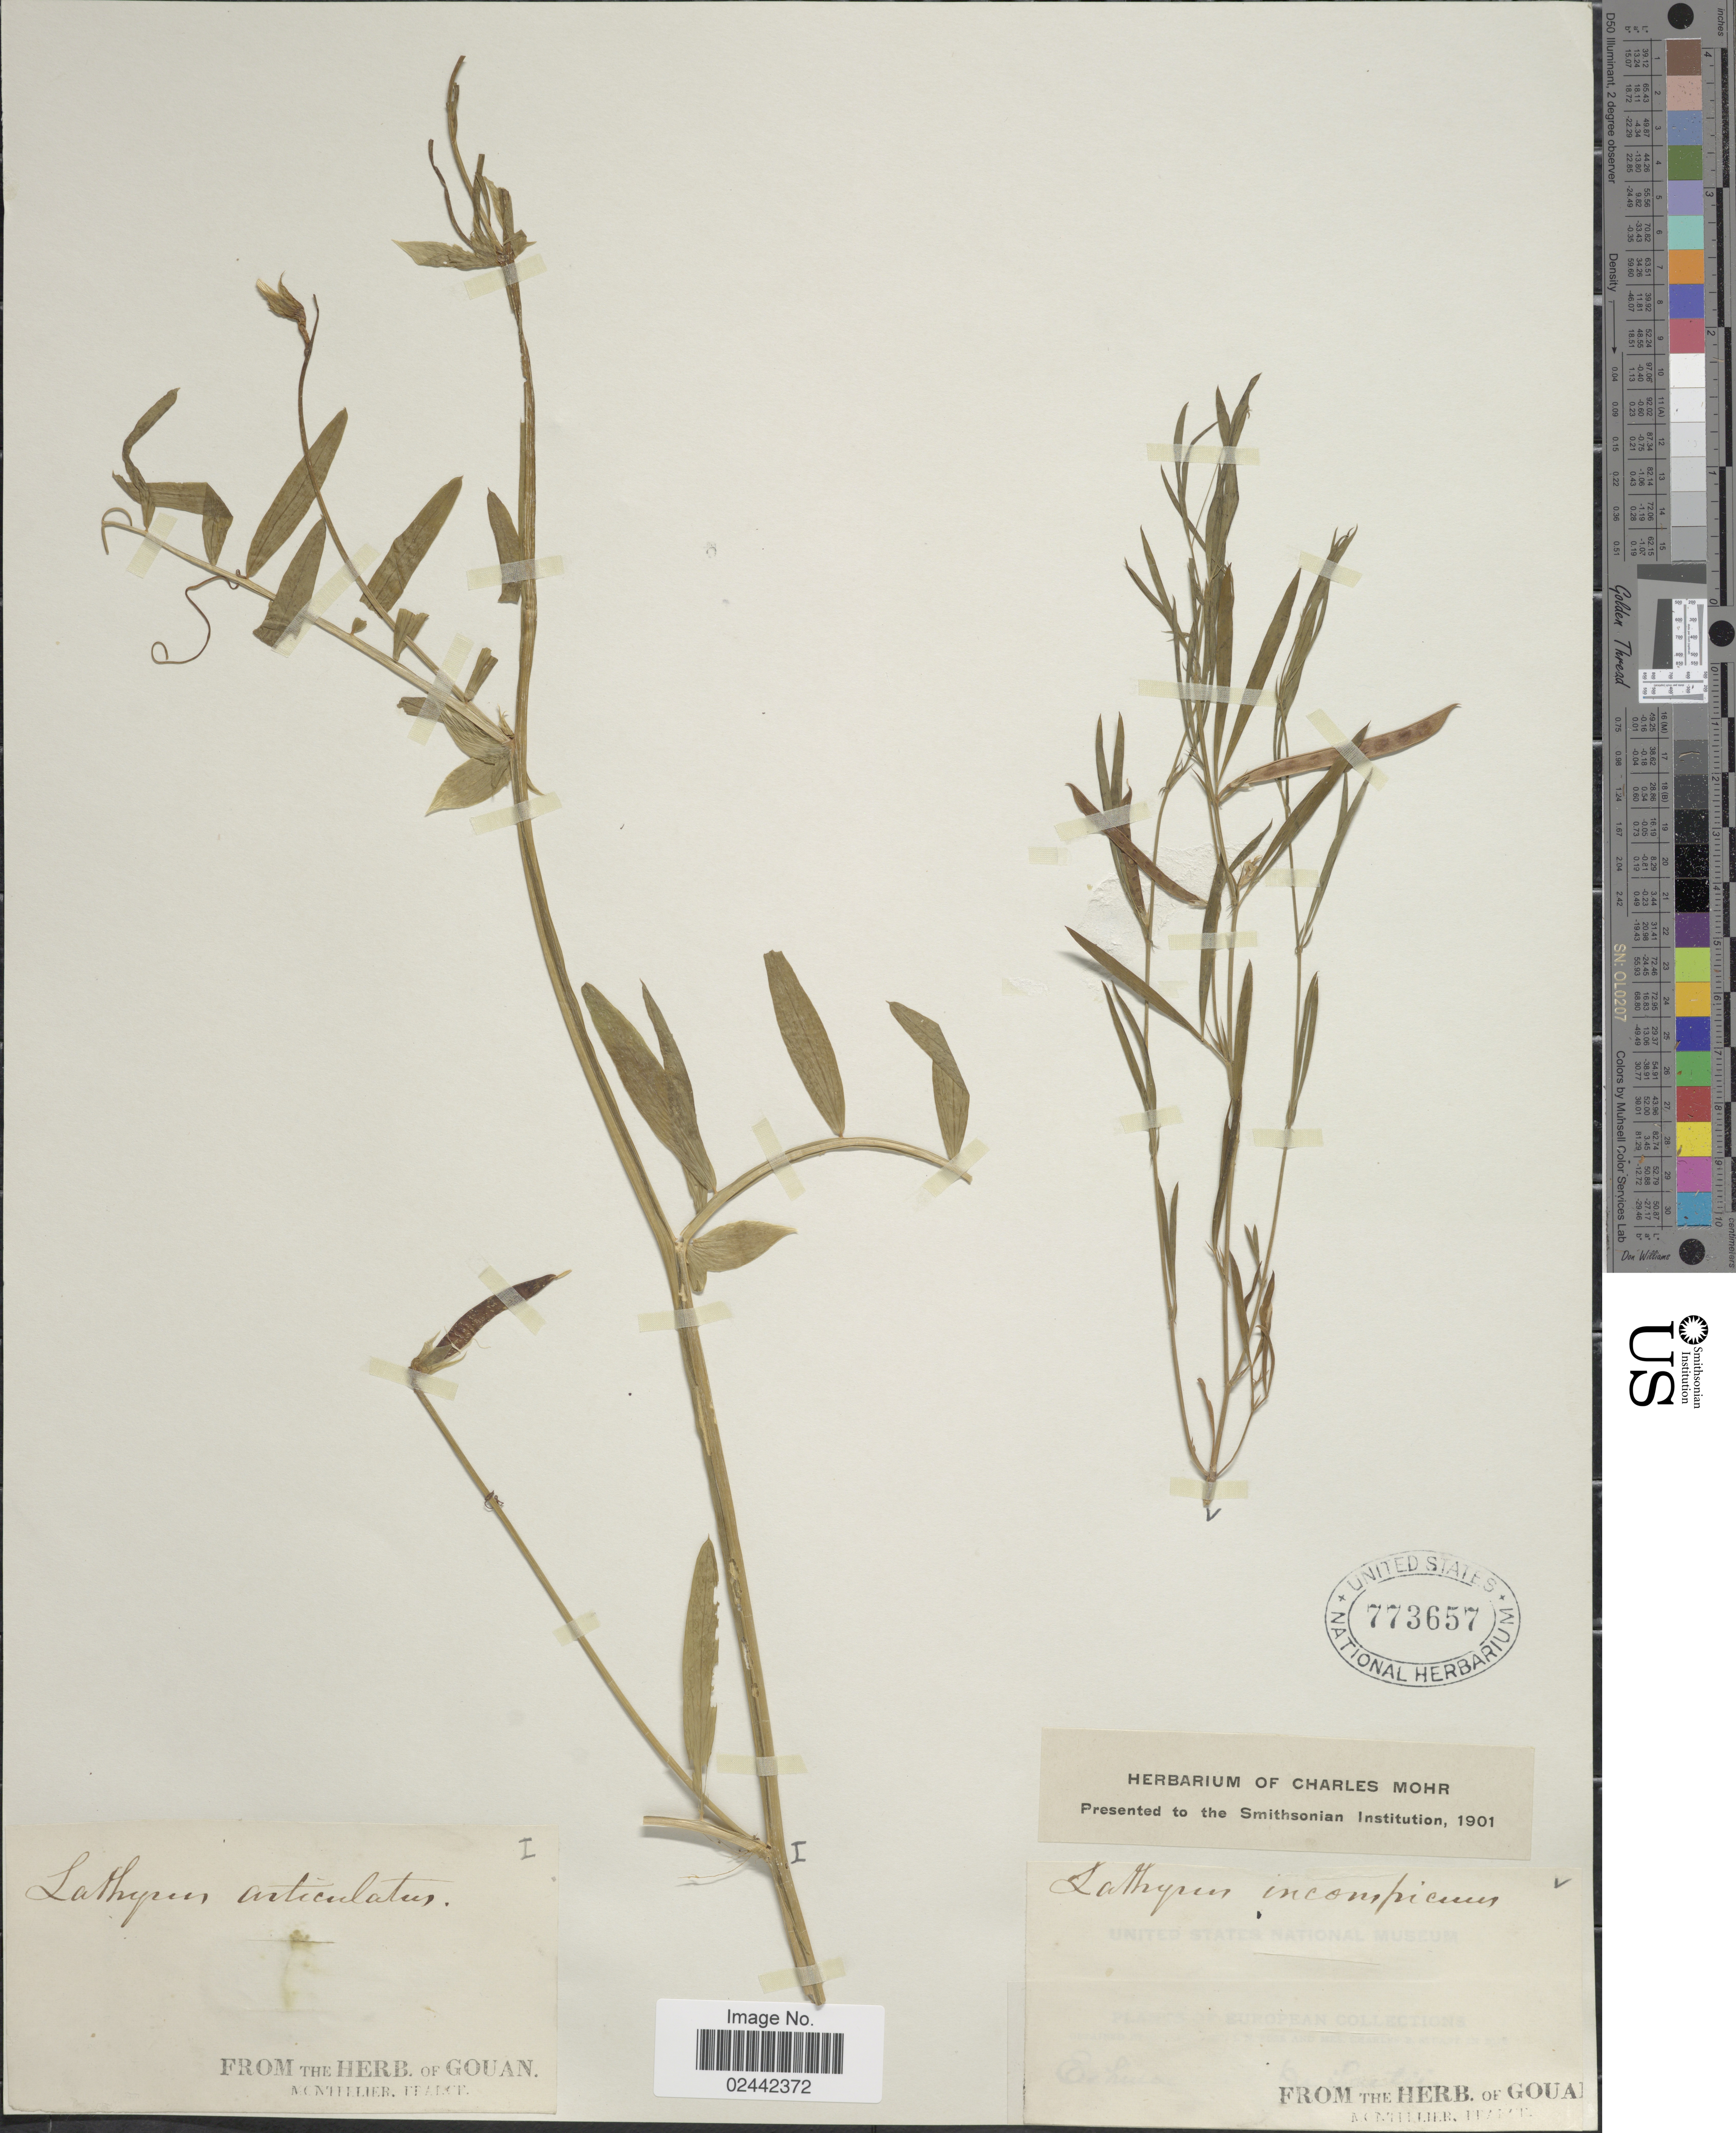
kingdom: Plantae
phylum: Tracheophyta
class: Magnoliopsida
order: Fabales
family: Fabaceae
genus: Lathyrus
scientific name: Lathyrus inconspicuus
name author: L.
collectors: ex herb. Gouan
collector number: I?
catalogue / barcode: US 773657